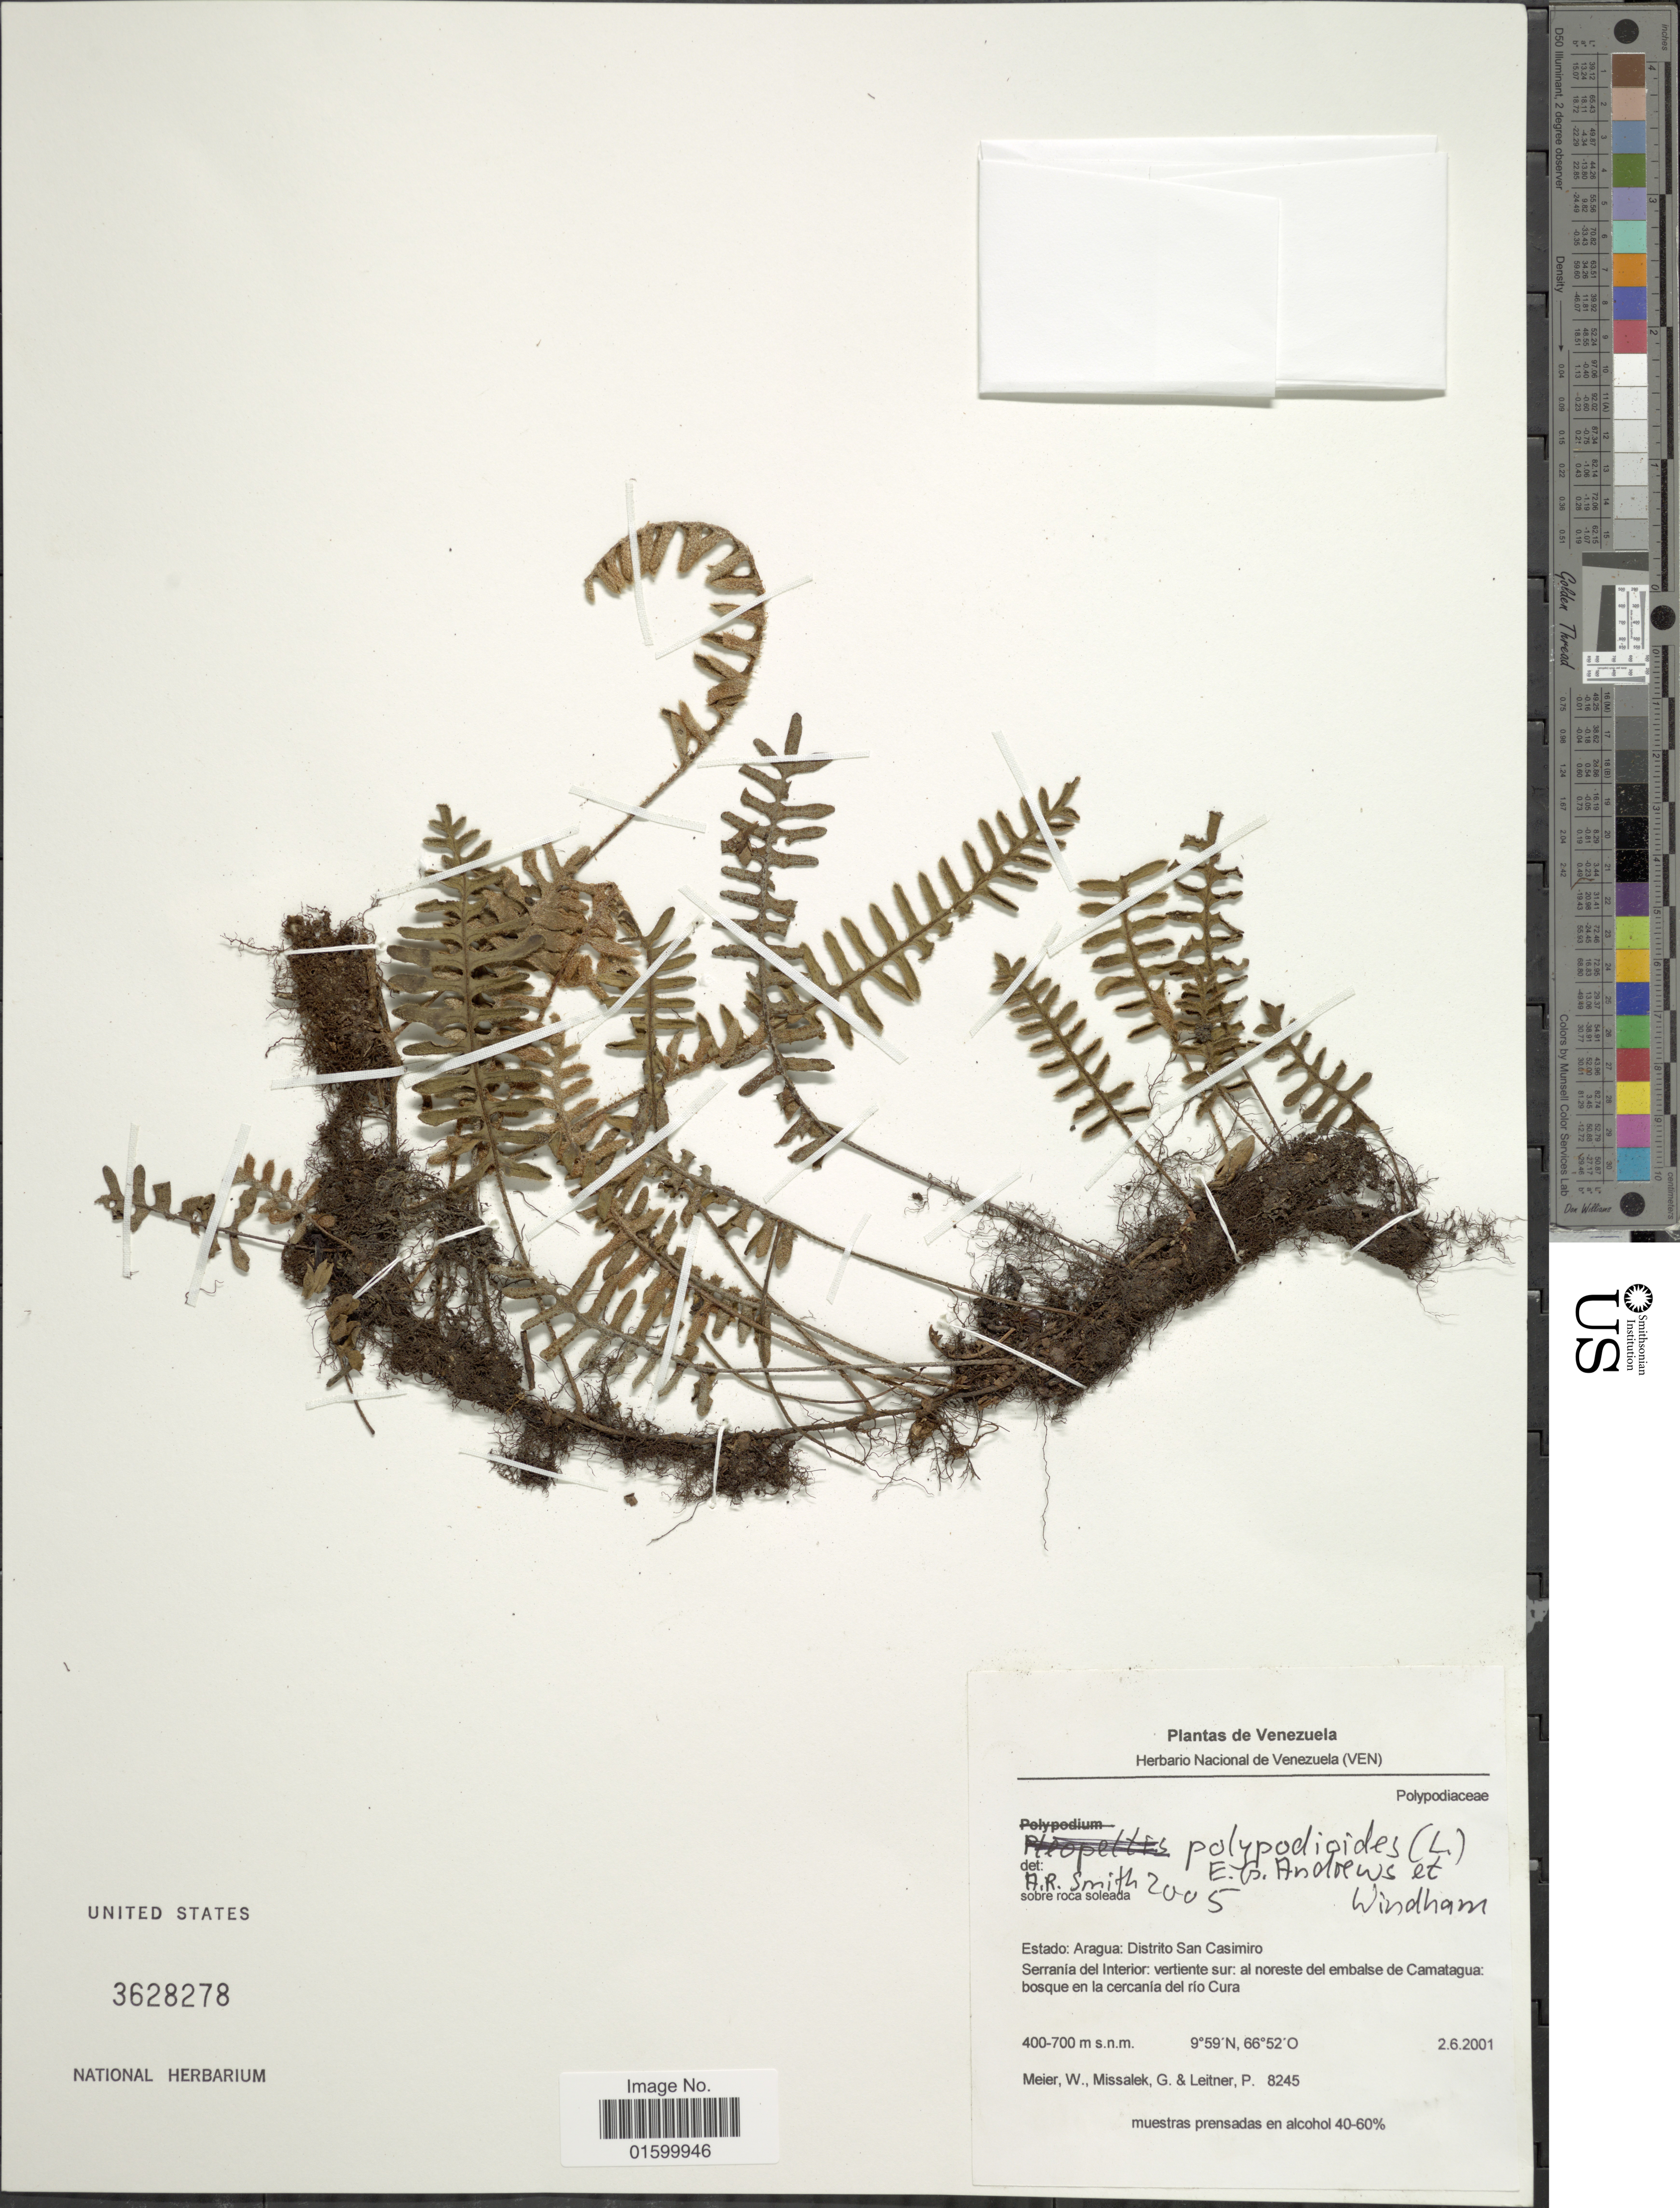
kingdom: Plantae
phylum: Tracheophyta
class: Polypodiopsida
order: Polypodiales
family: Polypodiaceae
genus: Pleopeltis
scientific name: Pleopeltis polypodioides var. burchellii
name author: (Baker) A.R. Sm.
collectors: W. Meier, G. Missalek & P. Leitner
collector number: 8245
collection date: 2001-06-02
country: Venezuela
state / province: Aragua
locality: Estado Aragua, Distrito San Casimiro, Serrania del Interior, vertiente sur, al nordeste del embalse de Camatagua, bosque en la cercania del rio Cura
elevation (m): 400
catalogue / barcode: US 3628278